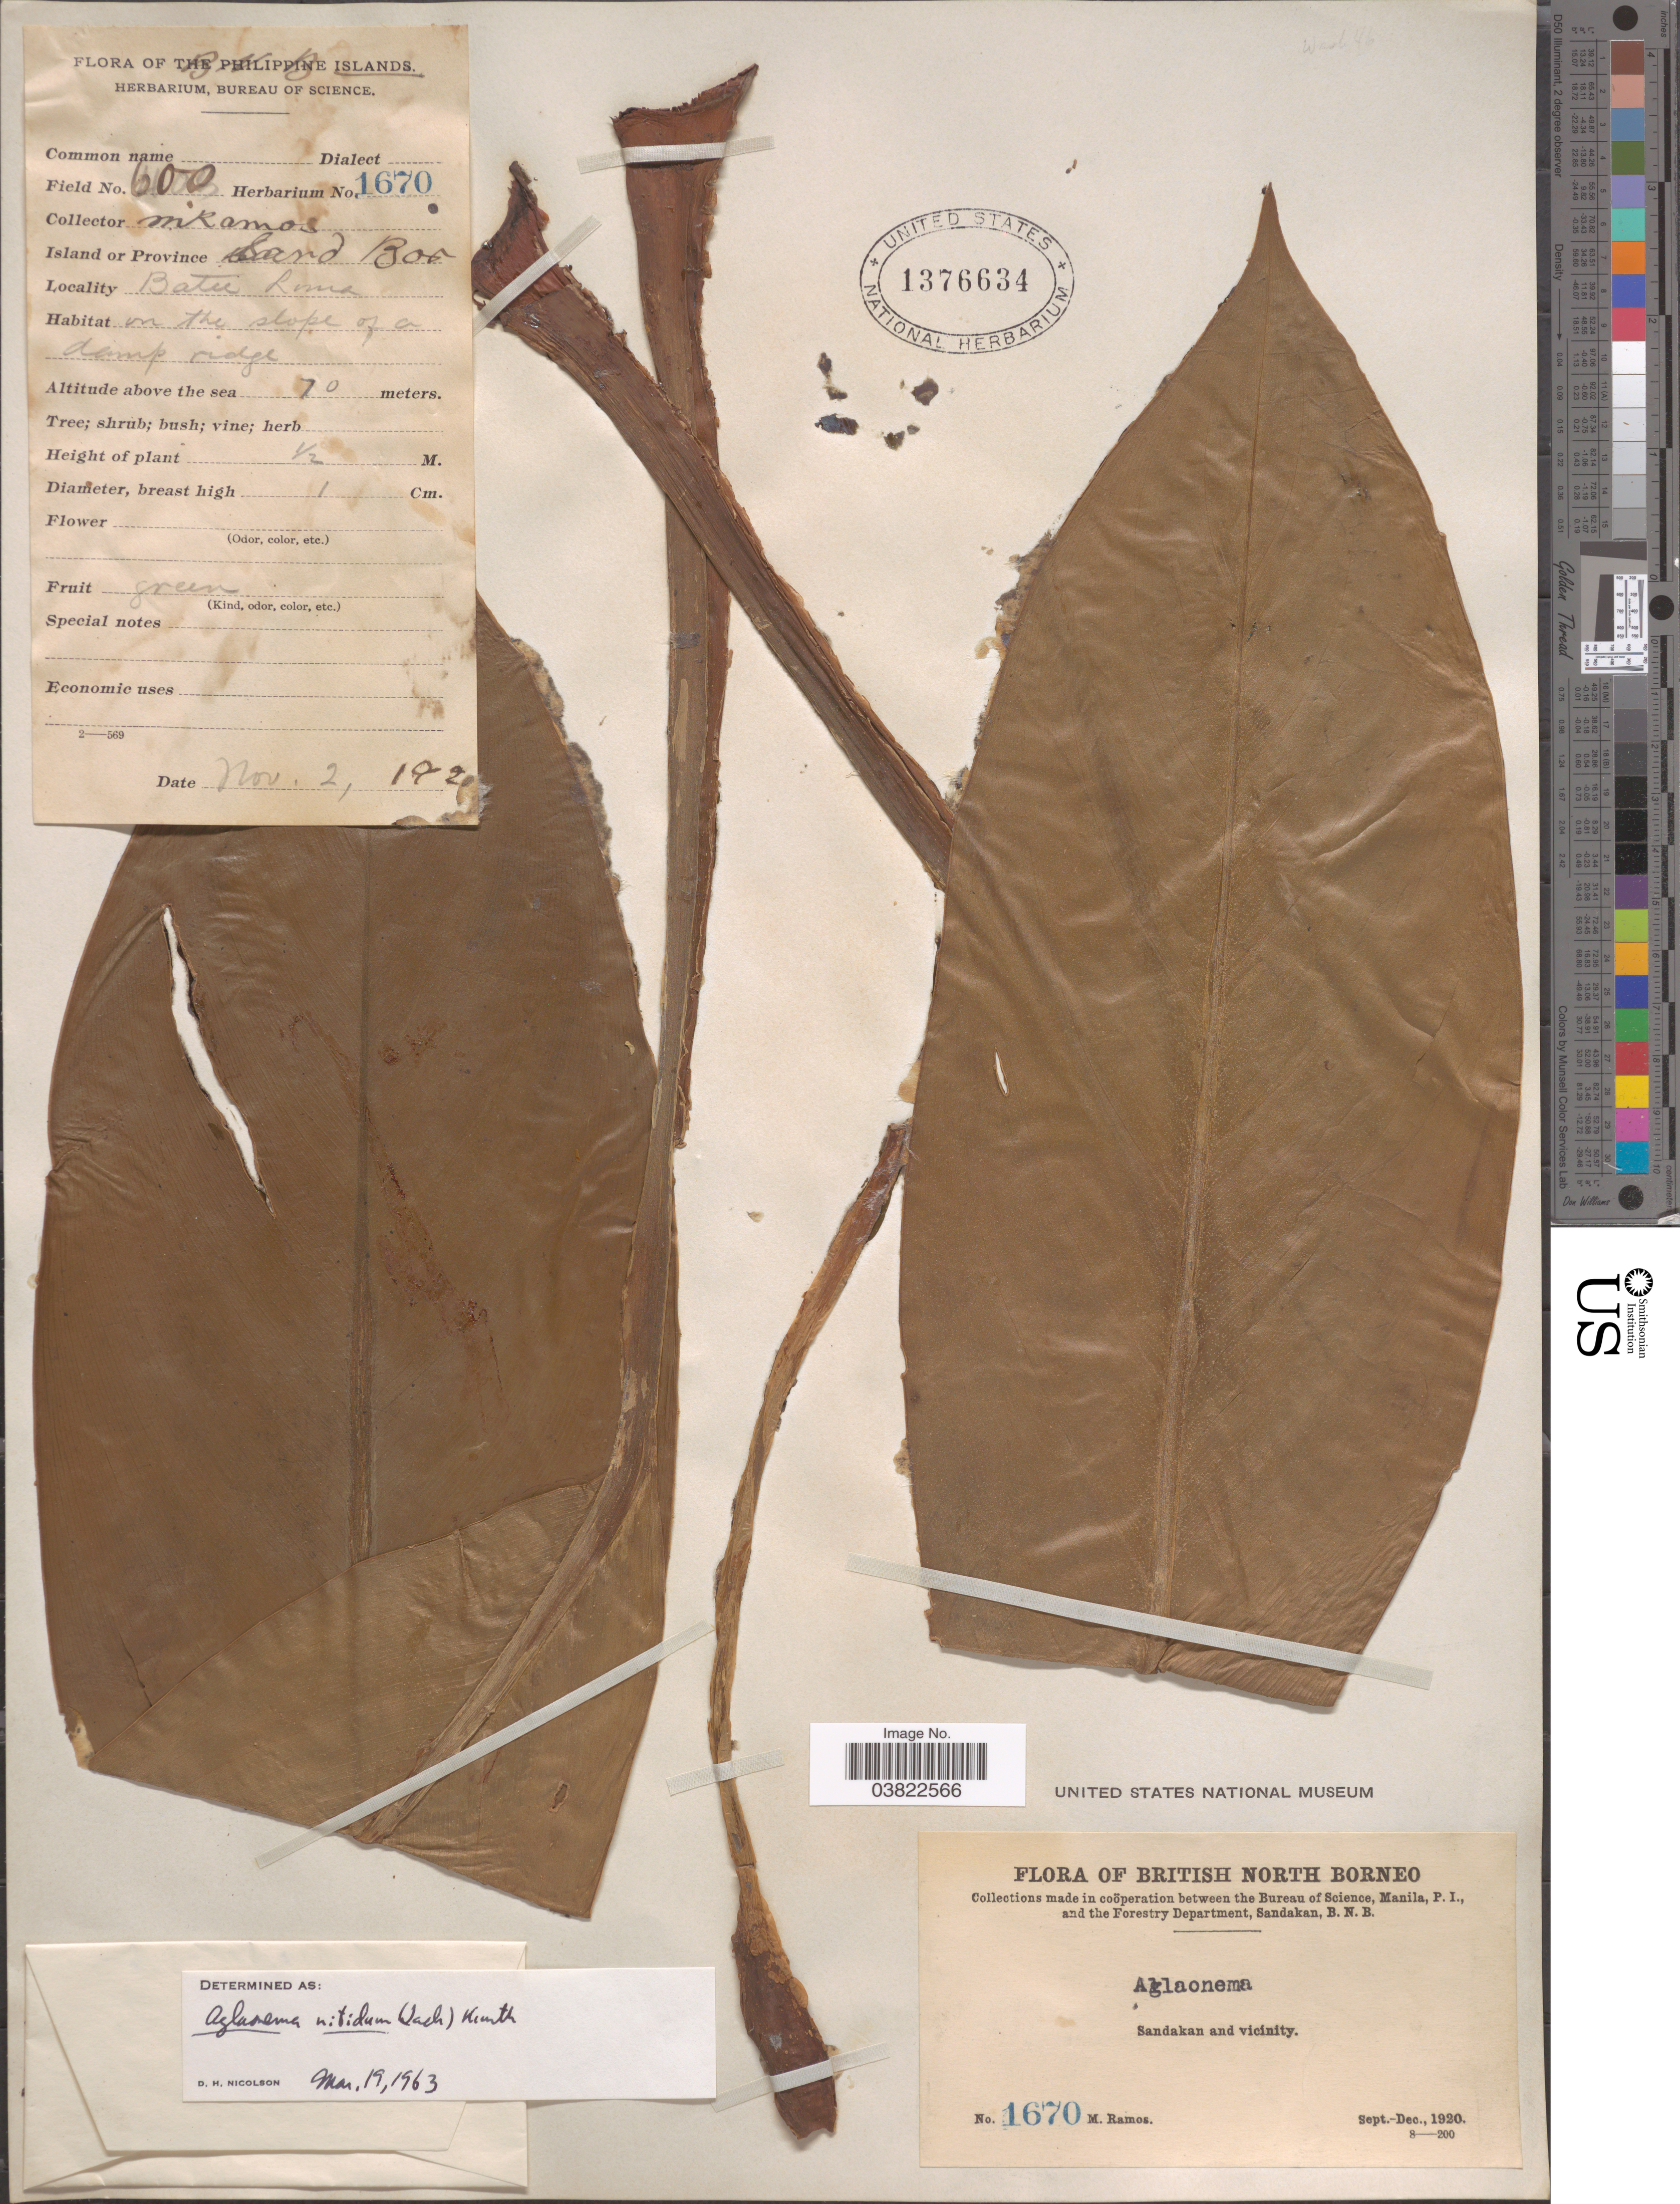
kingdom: Plantae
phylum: Tracheophyta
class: Liliopsida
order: Alismatales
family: Araceae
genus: Aglaonema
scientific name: Aglaonema nitidum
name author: (Jack) Kunth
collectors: M. Ramos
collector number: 1670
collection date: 1920-09/1920-12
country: Malaysia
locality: Batu Loma. [interpreted] British North Borneo. Sandakan and vicinity.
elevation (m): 70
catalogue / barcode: US 1376634